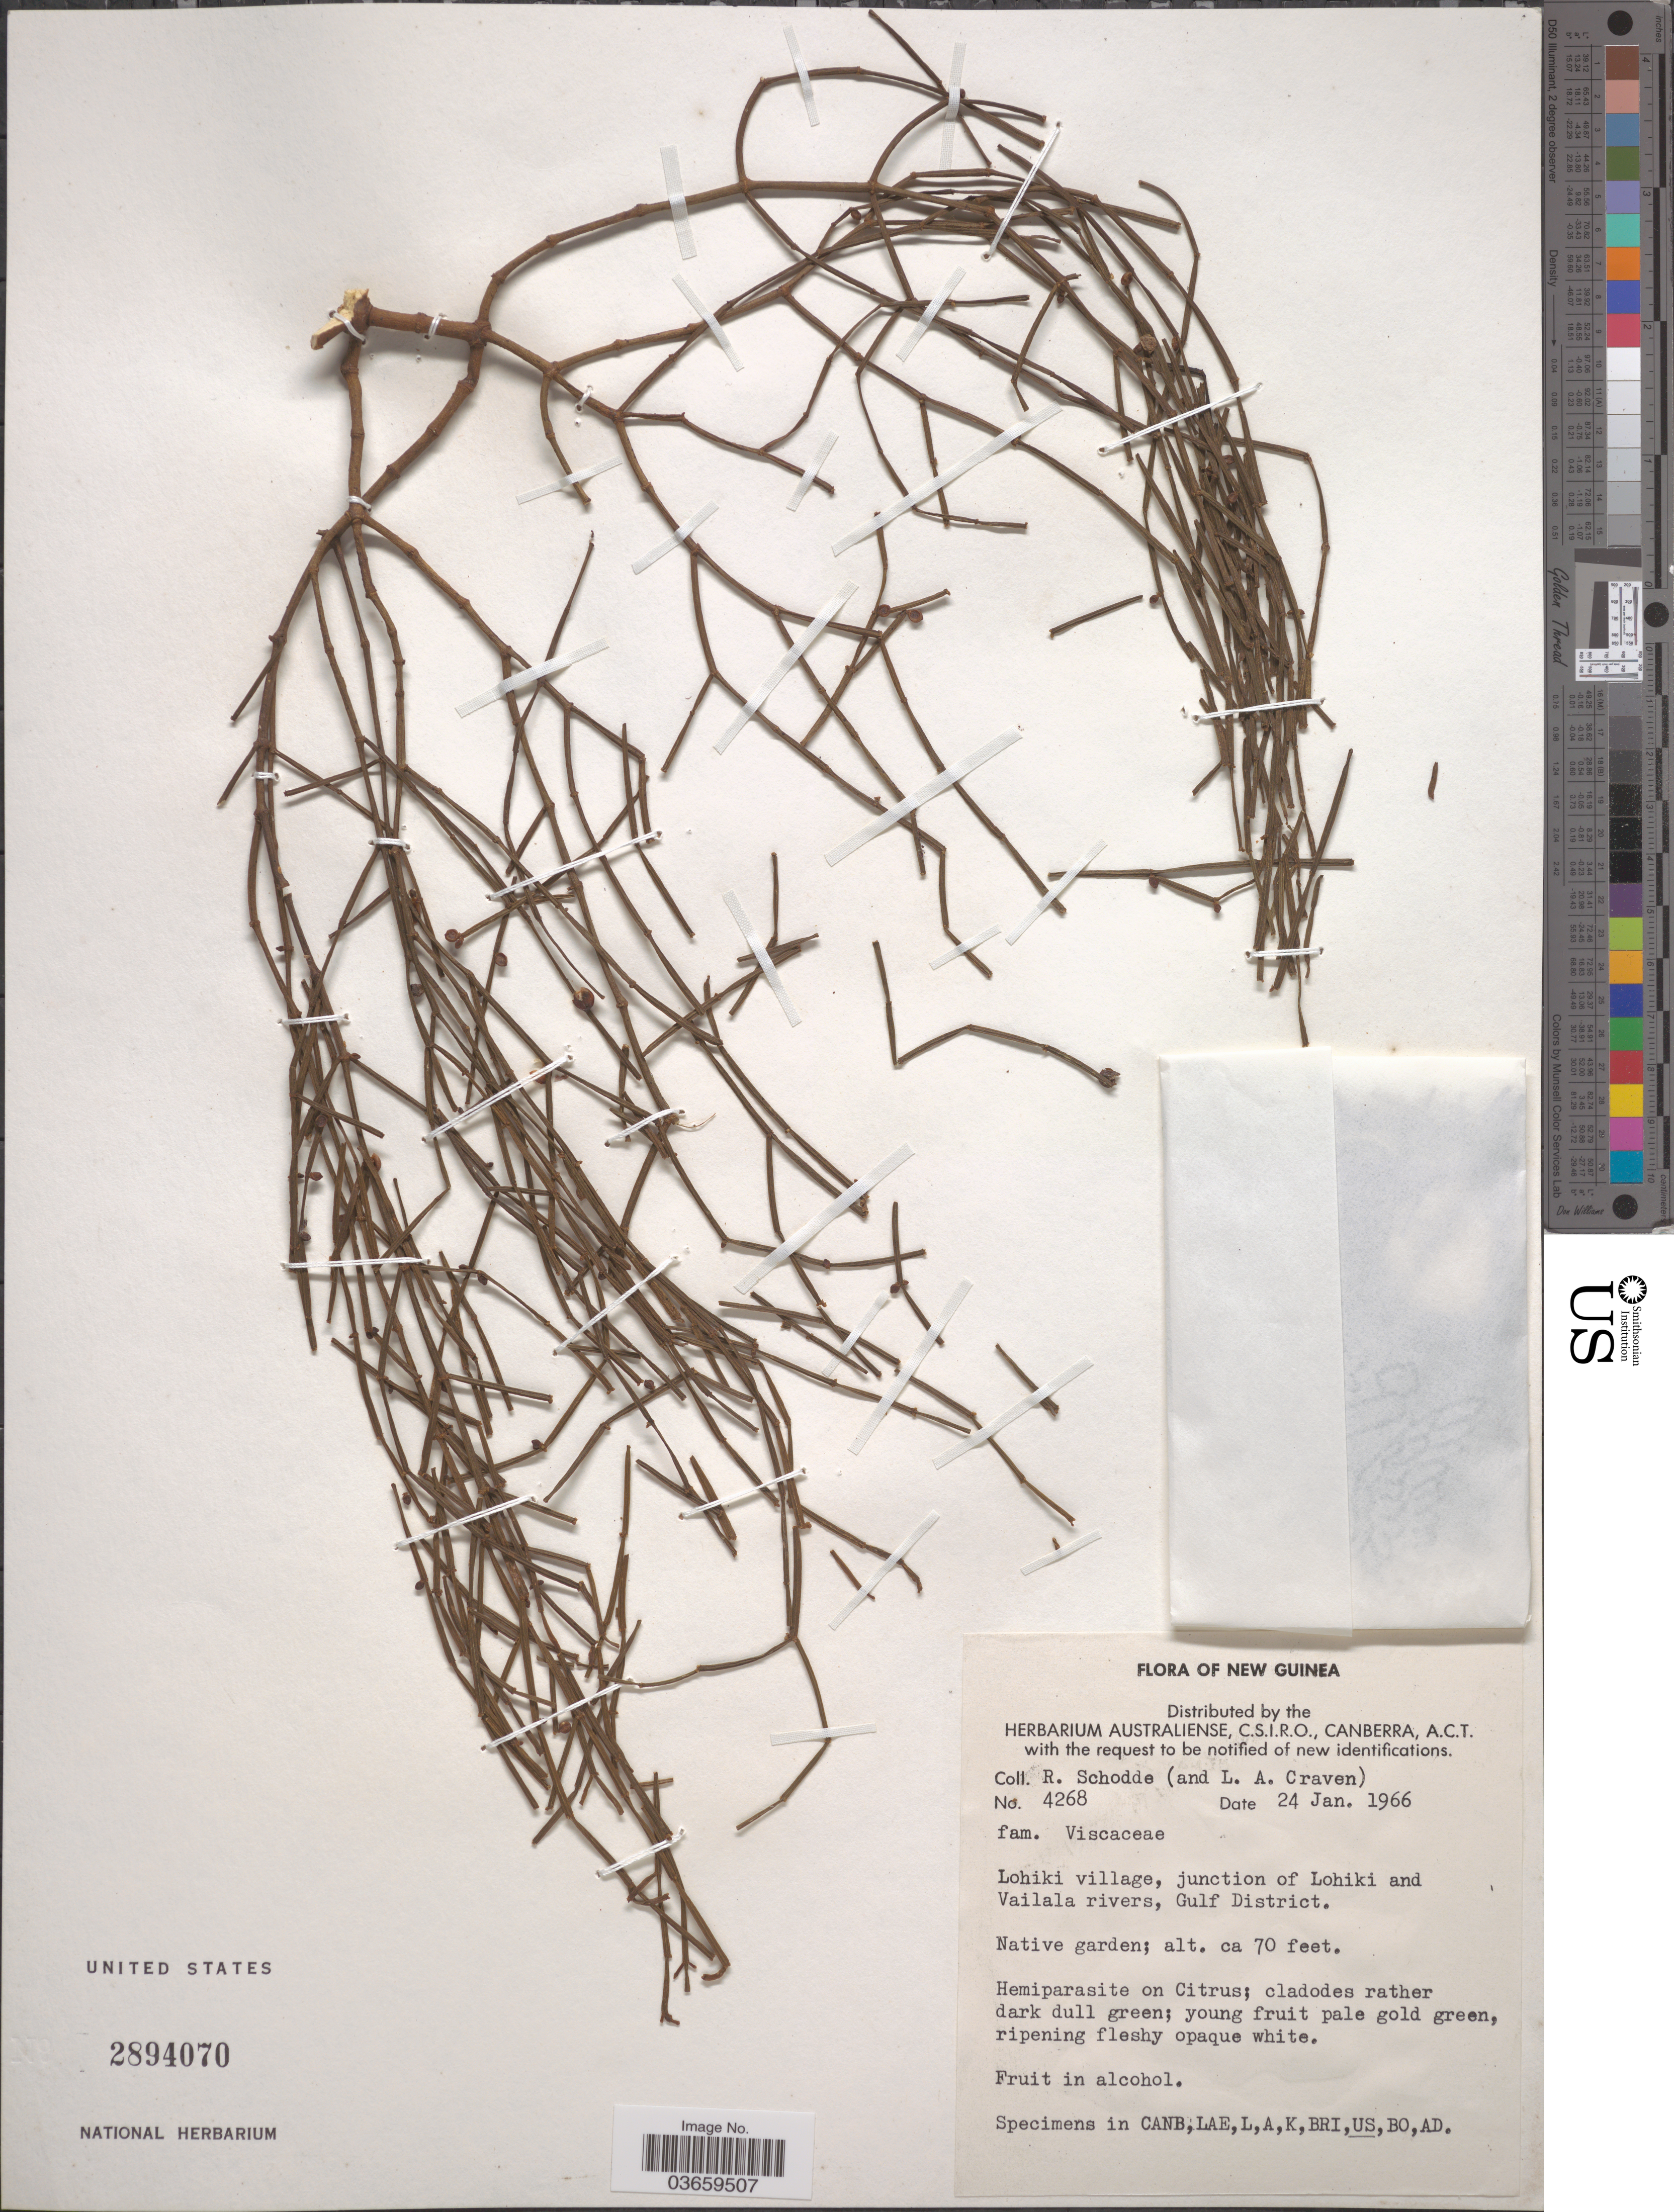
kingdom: Plantae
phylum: Tracheophyta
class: Magnoliopsida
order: Santalales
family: Viscaceae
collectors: R. Schodde & L. A. Craven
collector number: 4268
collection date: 1966-01-24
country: Papua New Guinea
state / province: Gulf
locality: New Guinea. Lohiki village, junction of Lohiki and Vailala rivers, Gulf District.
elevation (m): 21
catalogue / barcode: US 2894070